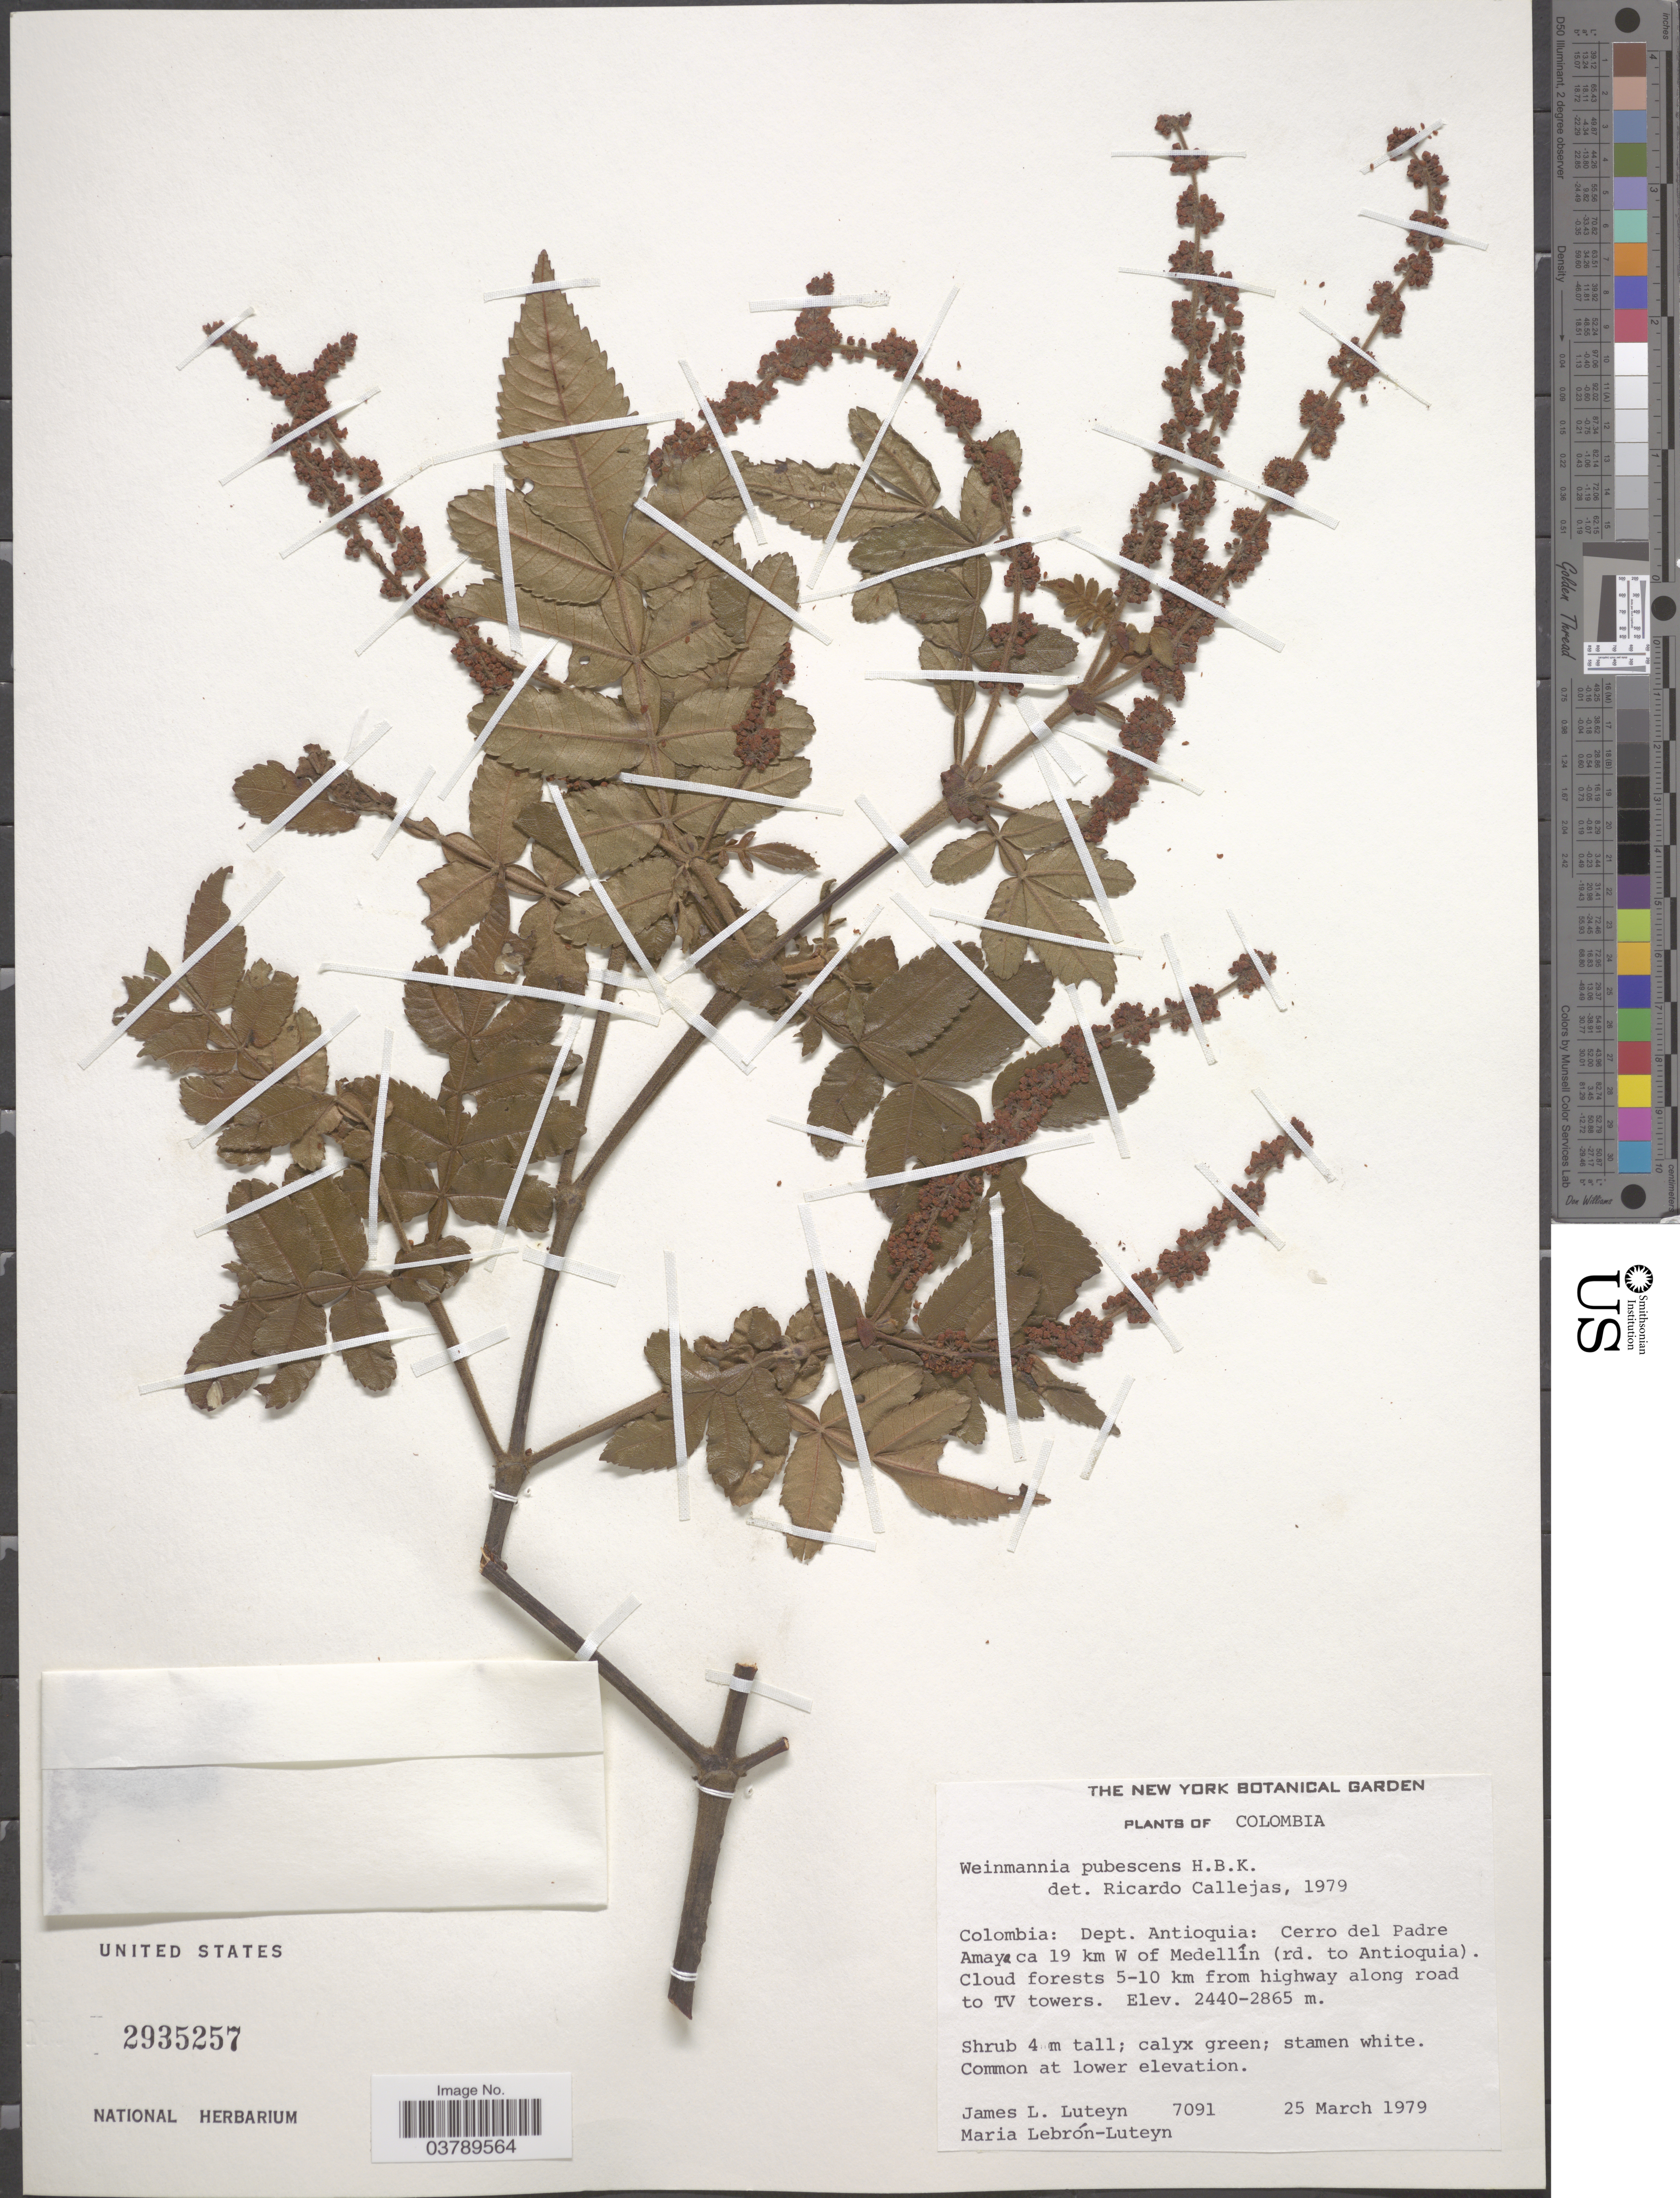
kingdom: Plantae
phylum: Tracheophyta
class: Magnoliopsida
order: Oxalidales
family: Cunoniaceae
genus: Weinmannia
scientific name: Weinmannia pubescens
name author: Kunth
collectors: J. L. Luteyn & M. L. Lebrón-Luteyn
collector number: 7091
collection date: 1979-03-25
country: Colombia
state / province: Antioquia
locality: Dept. Antioquia: Cerro del Padre Amayaca 19 km W of Medellín (rd. to Antioquia). Cloud forests 5-10 km from highway along road to TV towers.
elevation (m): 2440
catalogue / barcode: US 2935257